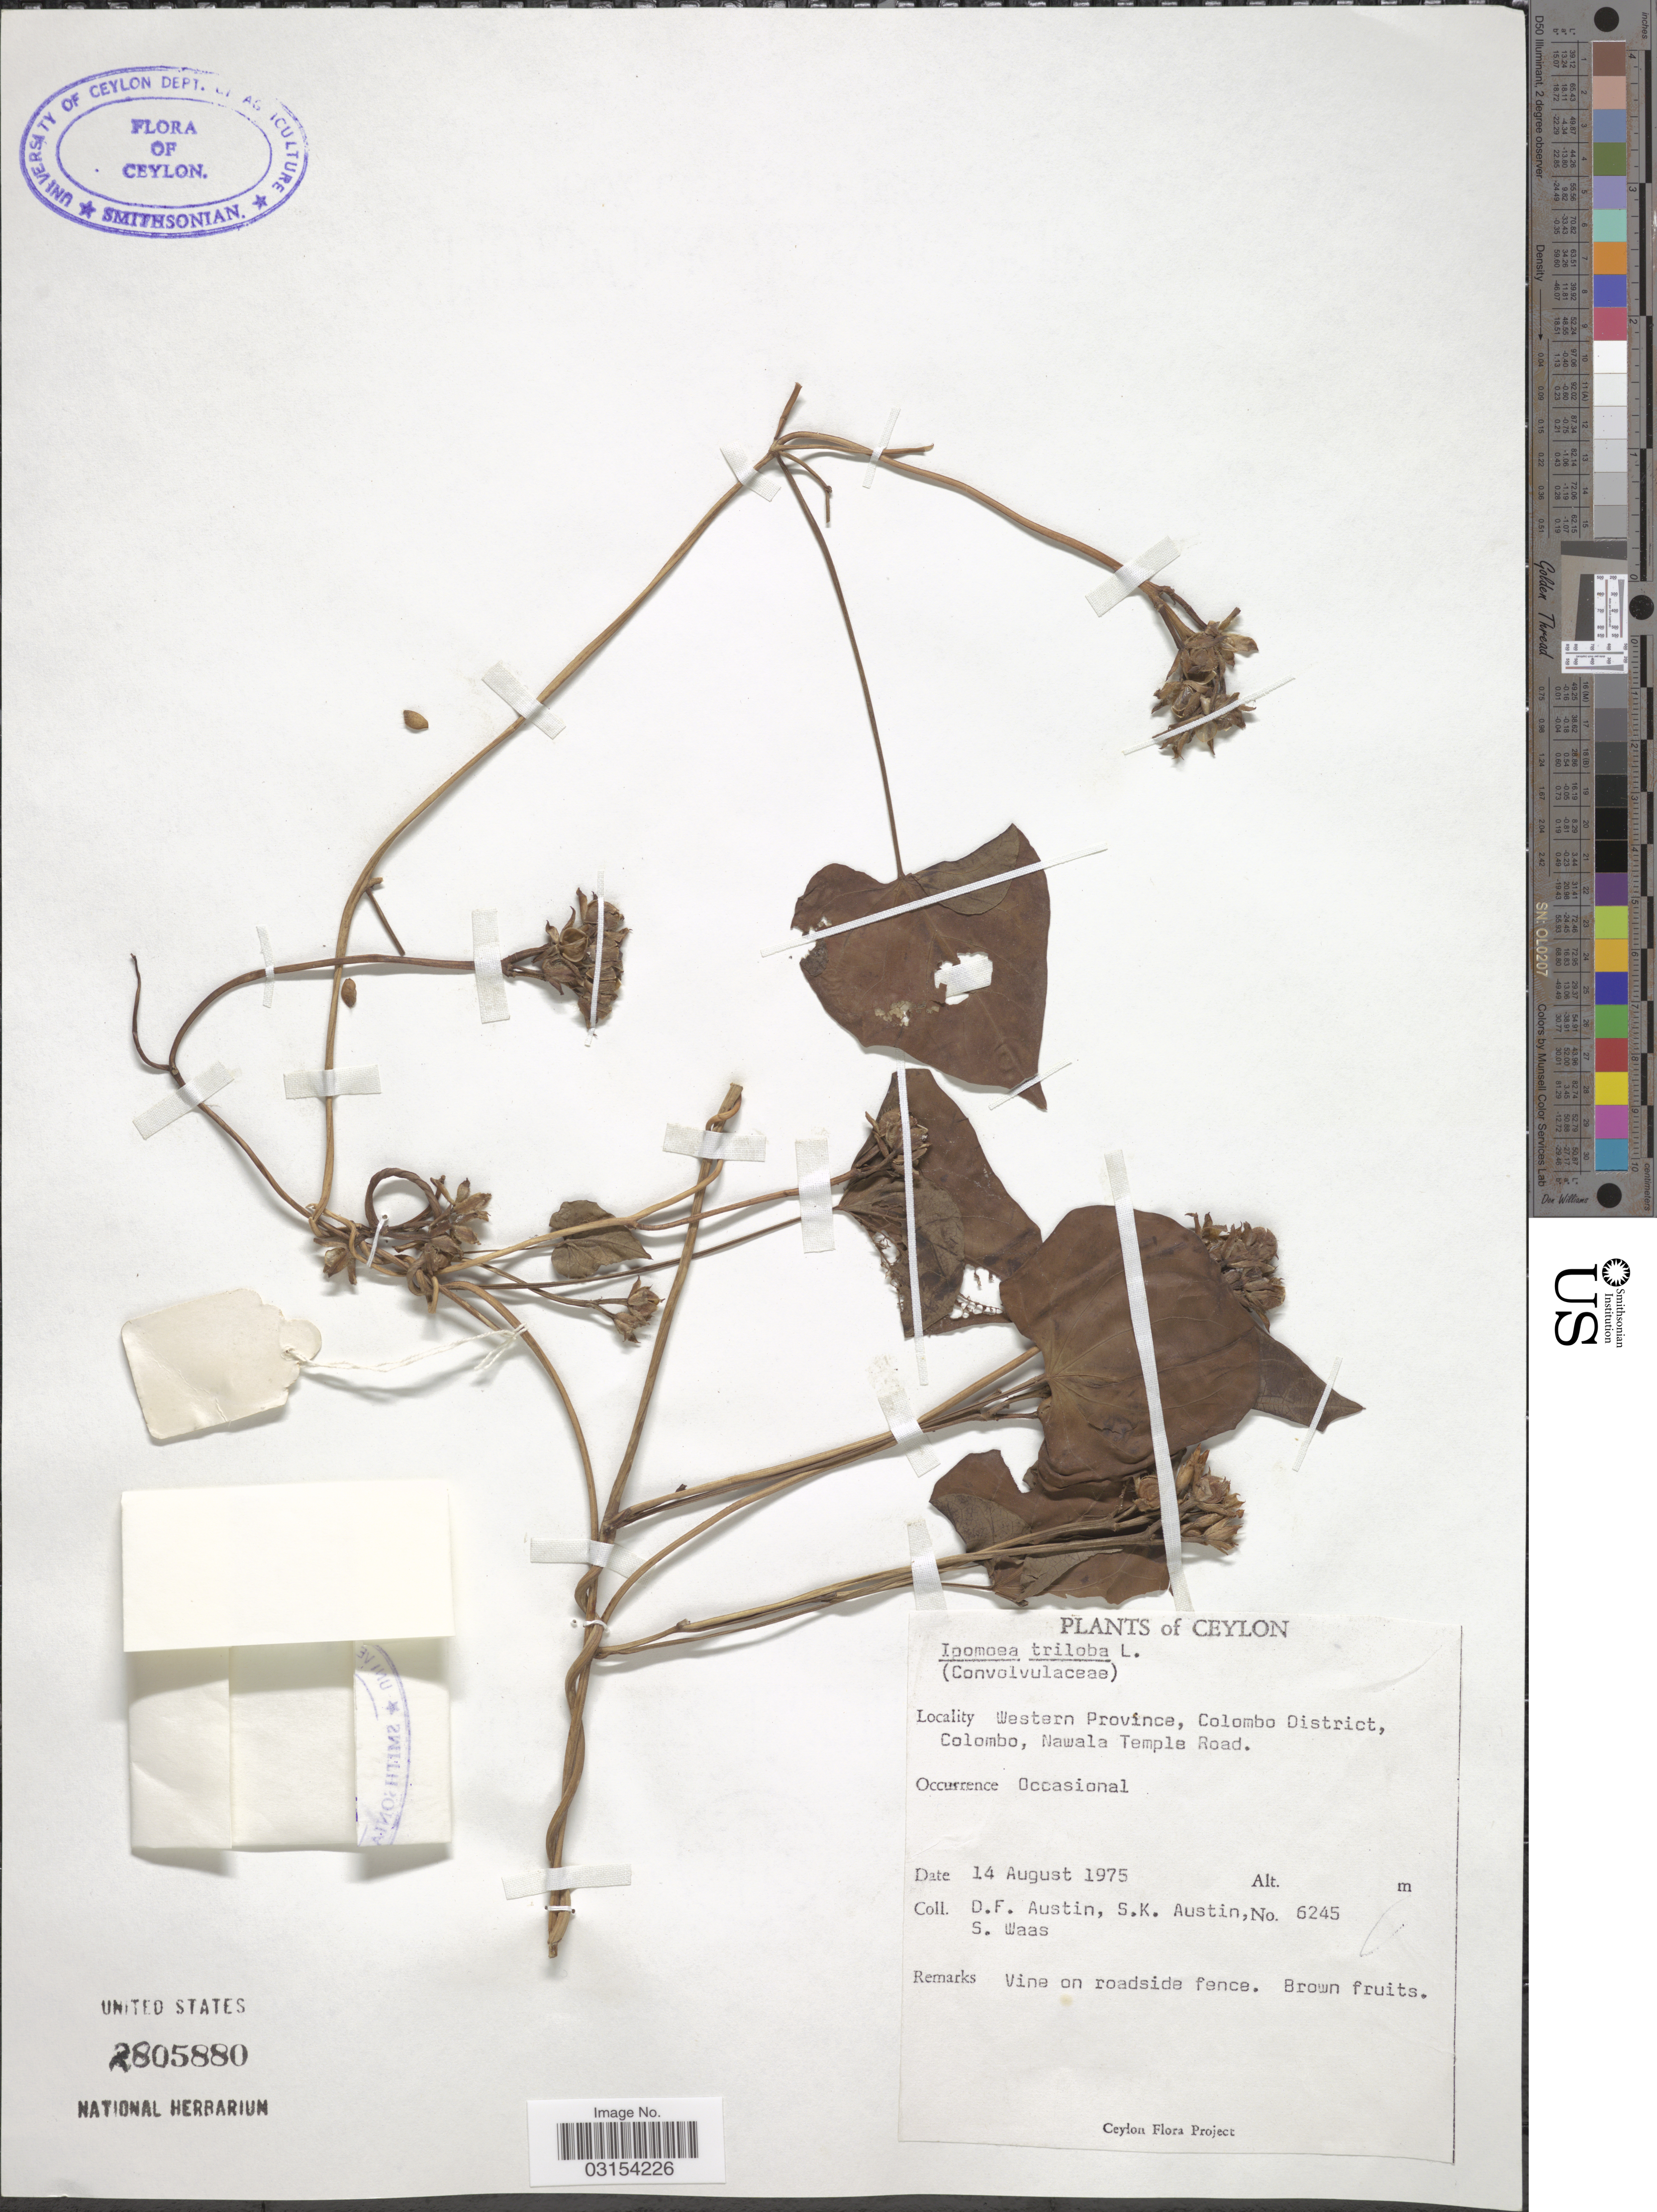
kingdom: Plantae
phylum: Tracheophyta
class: Magnoliopsida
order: Solanales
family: Convolvulaceae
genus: Ipomoea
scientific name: Ipomoea triloba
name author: L.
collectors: D. Austin, S. Austin & S. Waas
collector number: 6245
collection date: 1975-08-14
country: Sri Lanka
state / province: Western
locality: Ceylon, Western Province, Colombo District, Colombo, Nawala Temple Road.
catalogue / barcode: US 2805880